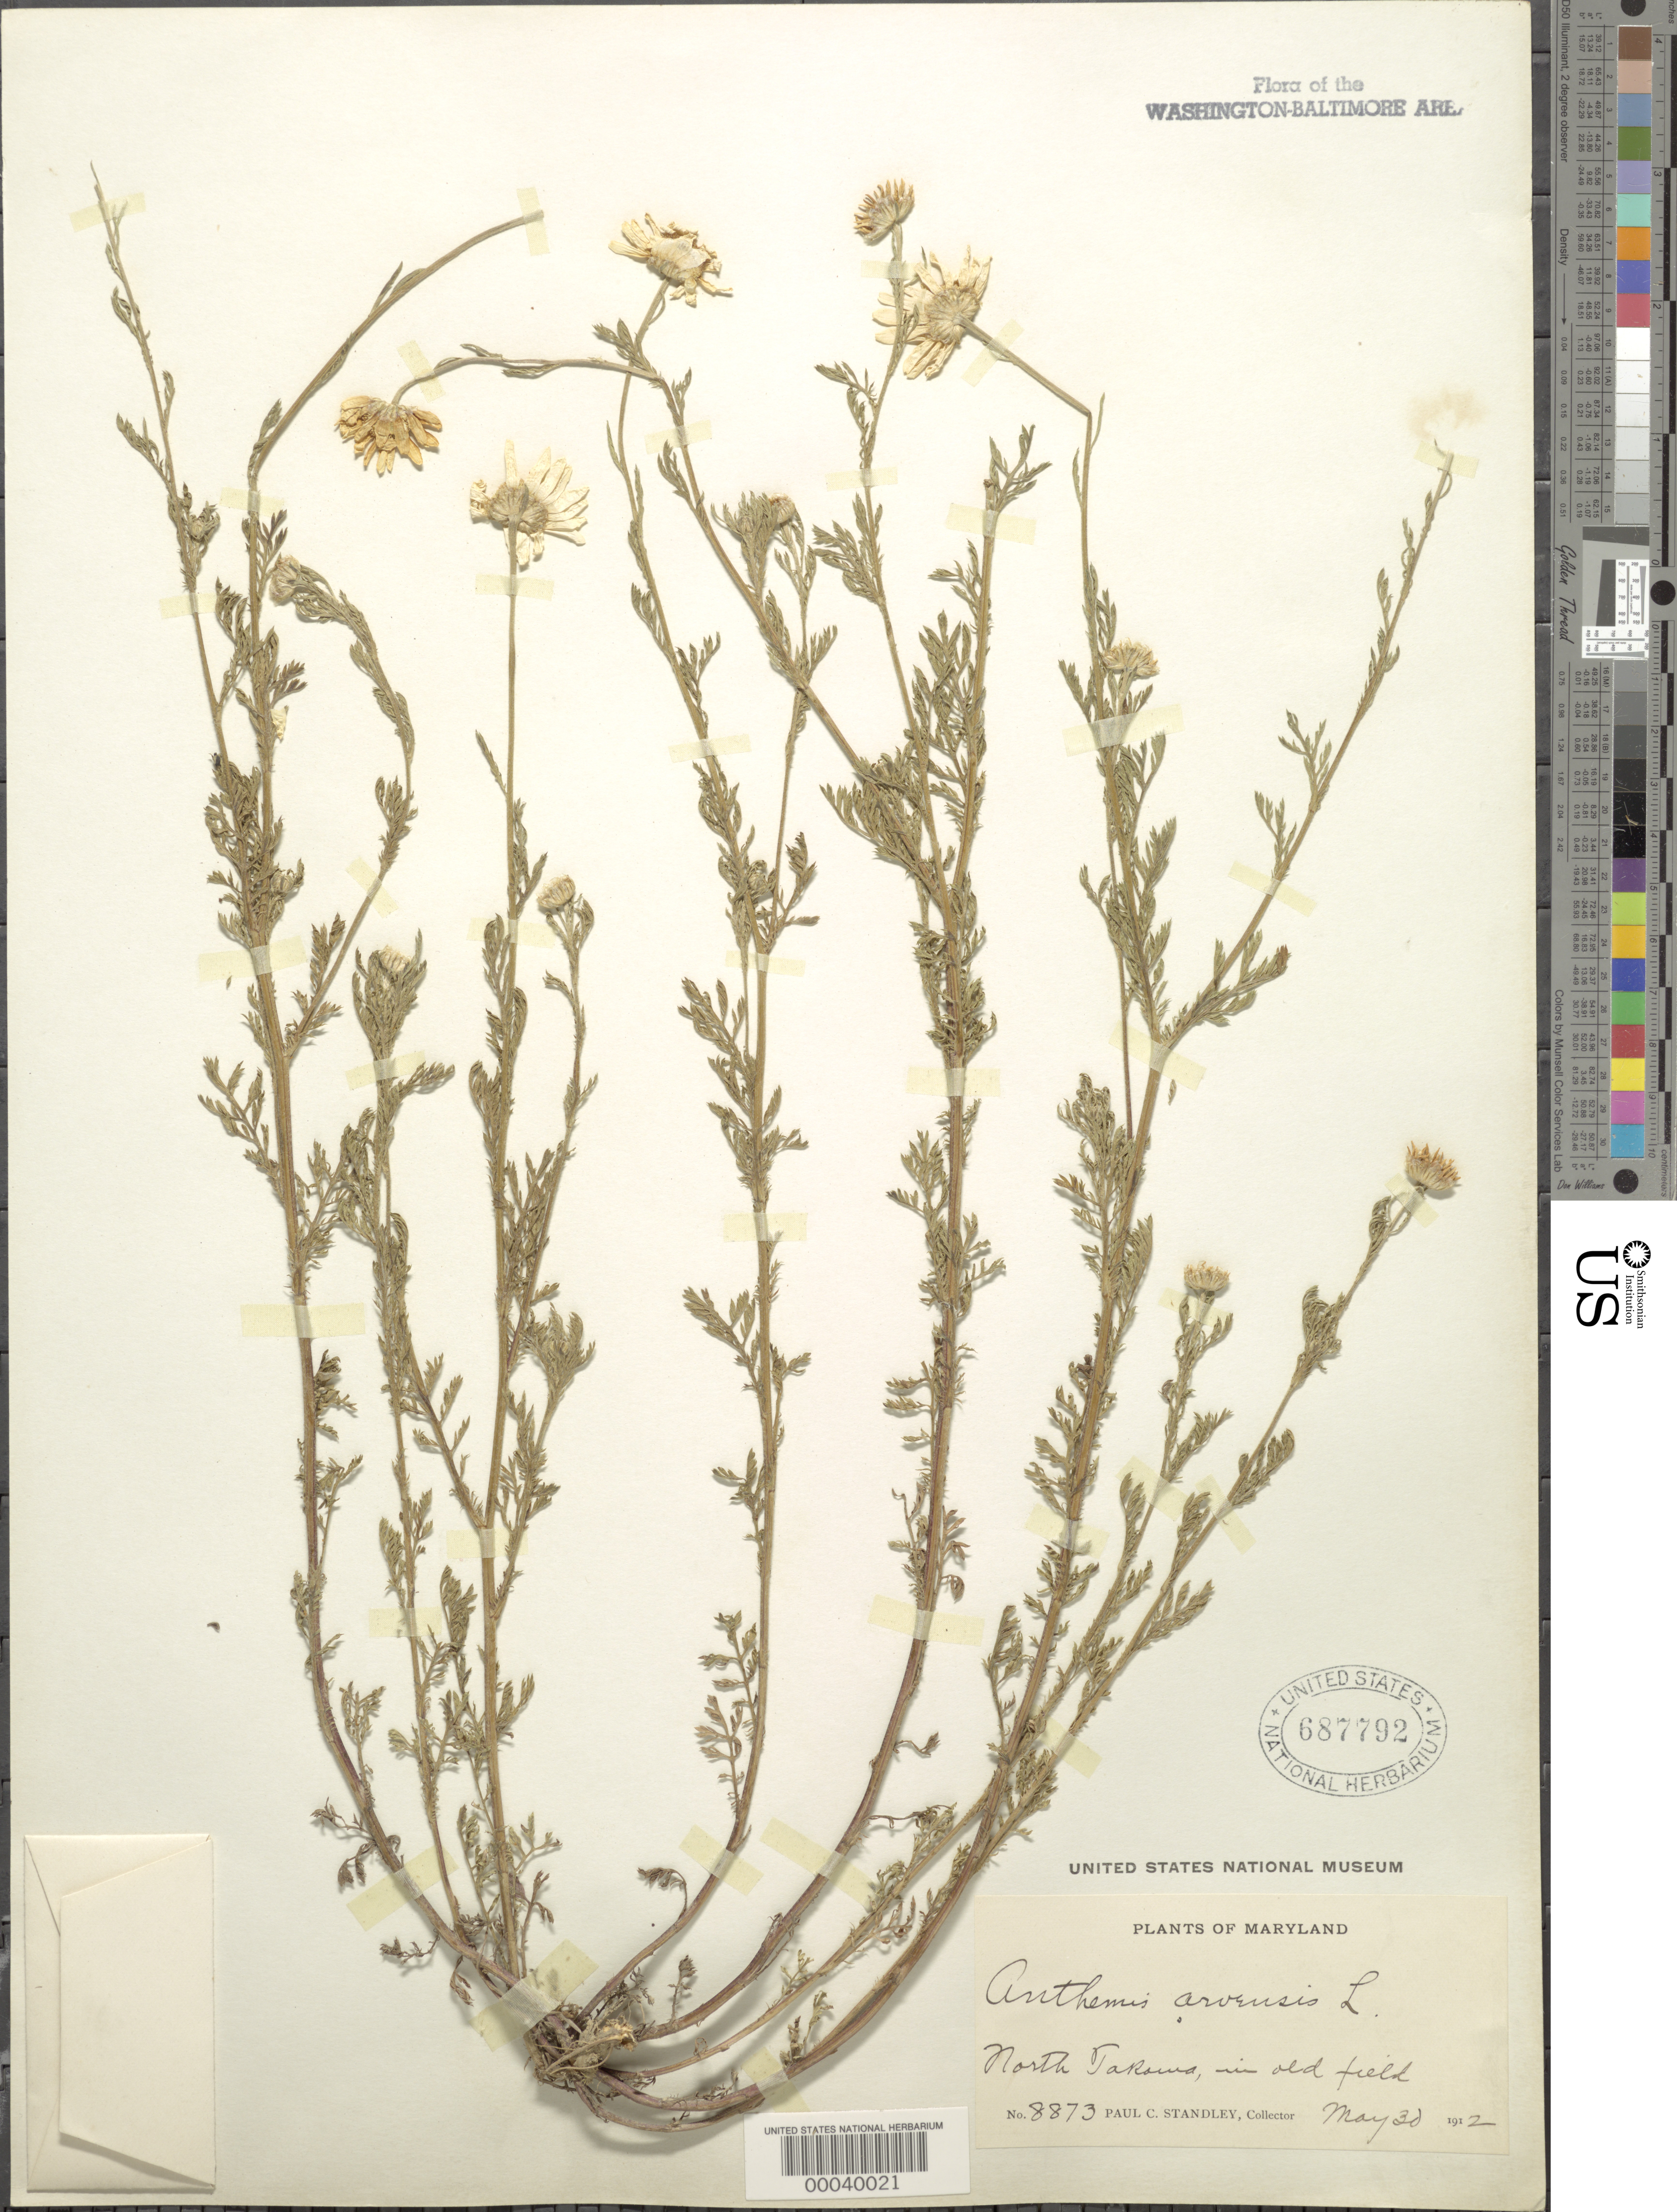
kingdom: Plantae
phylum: Tracheophyta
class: Magnoliopsida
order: Asterales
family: Asteraceae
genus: Anthemis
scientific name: Anthemis arvensis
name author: L.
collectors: P. C. Standley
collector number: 8873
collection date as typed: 30 May 1912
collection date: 1912-05-30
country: United States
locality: North Takoma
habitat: Old field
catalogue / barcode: US 687792